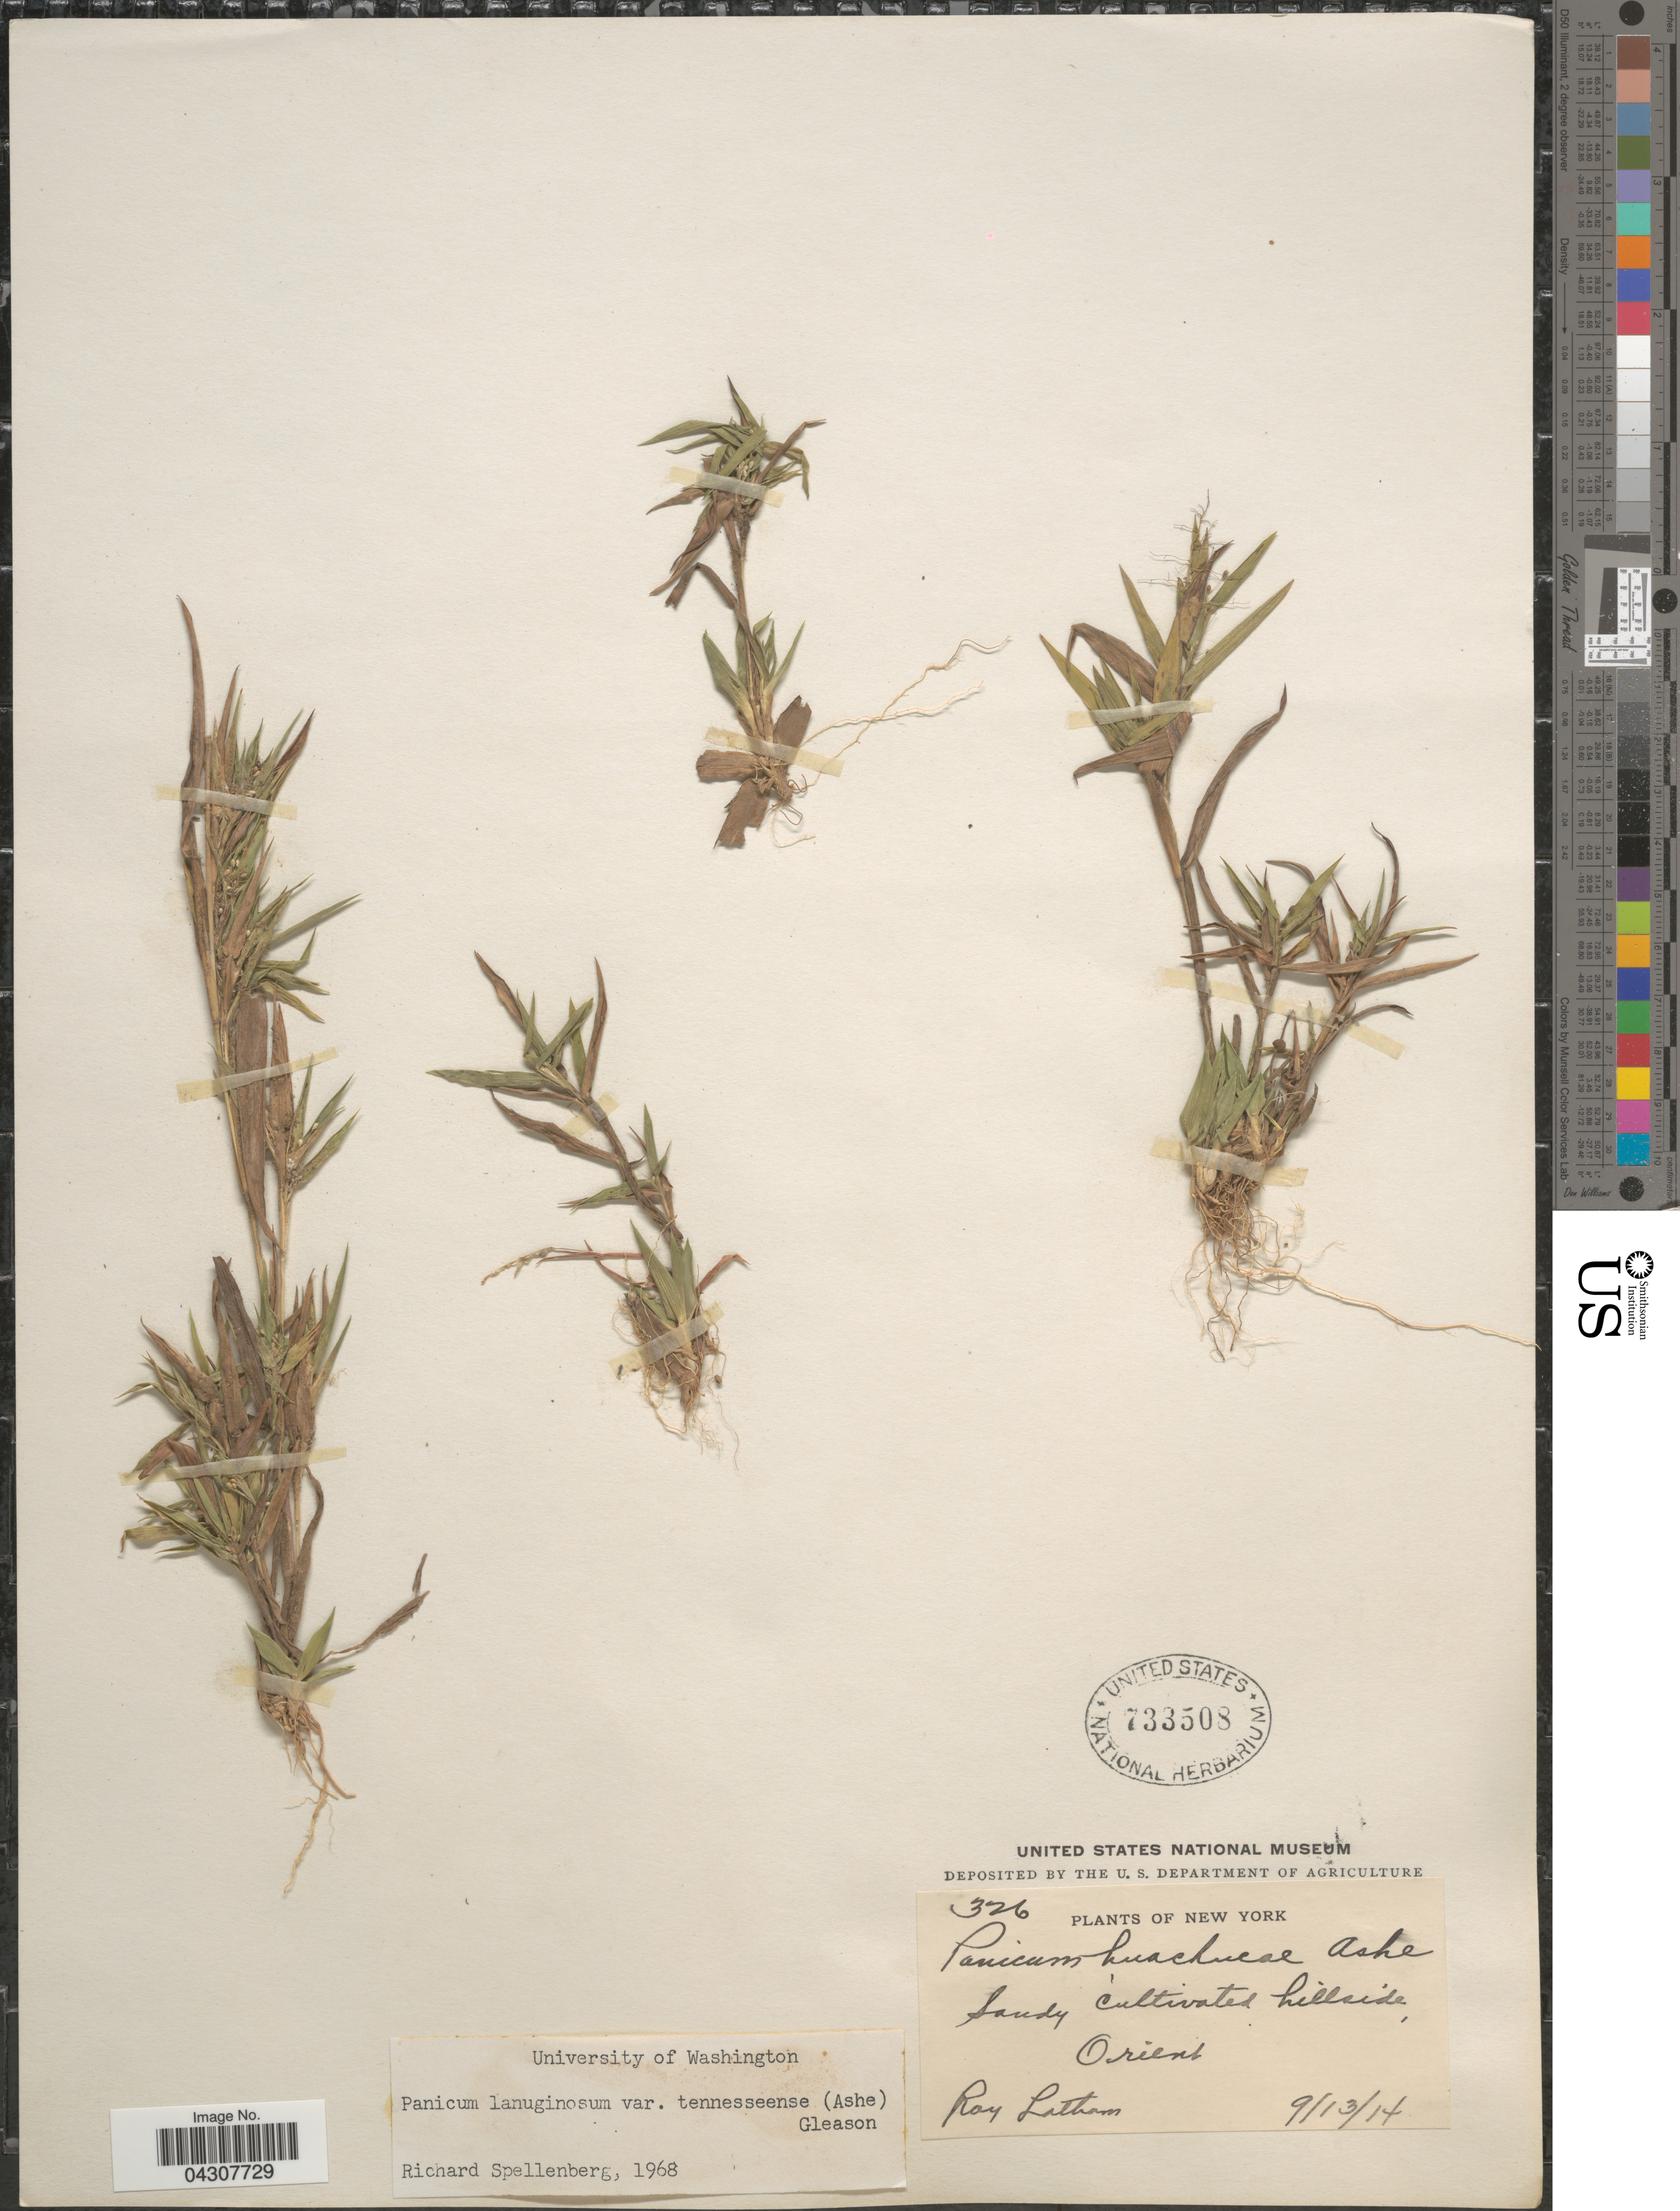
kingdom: Plantae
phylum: Tracheophyta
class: Liliopsida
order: Poales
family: Poaceae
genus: Dichanthelium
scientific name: Dichanthelium acuminatum var. acuminatum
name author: (Sw.) Gould & C.A. Clark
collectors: R. Latham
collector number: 326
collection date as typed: Transcribed d/m/y: 13/9/14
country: United States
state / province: New York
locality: Sandy cultivated hillside, Orient.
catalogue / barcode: US 733508